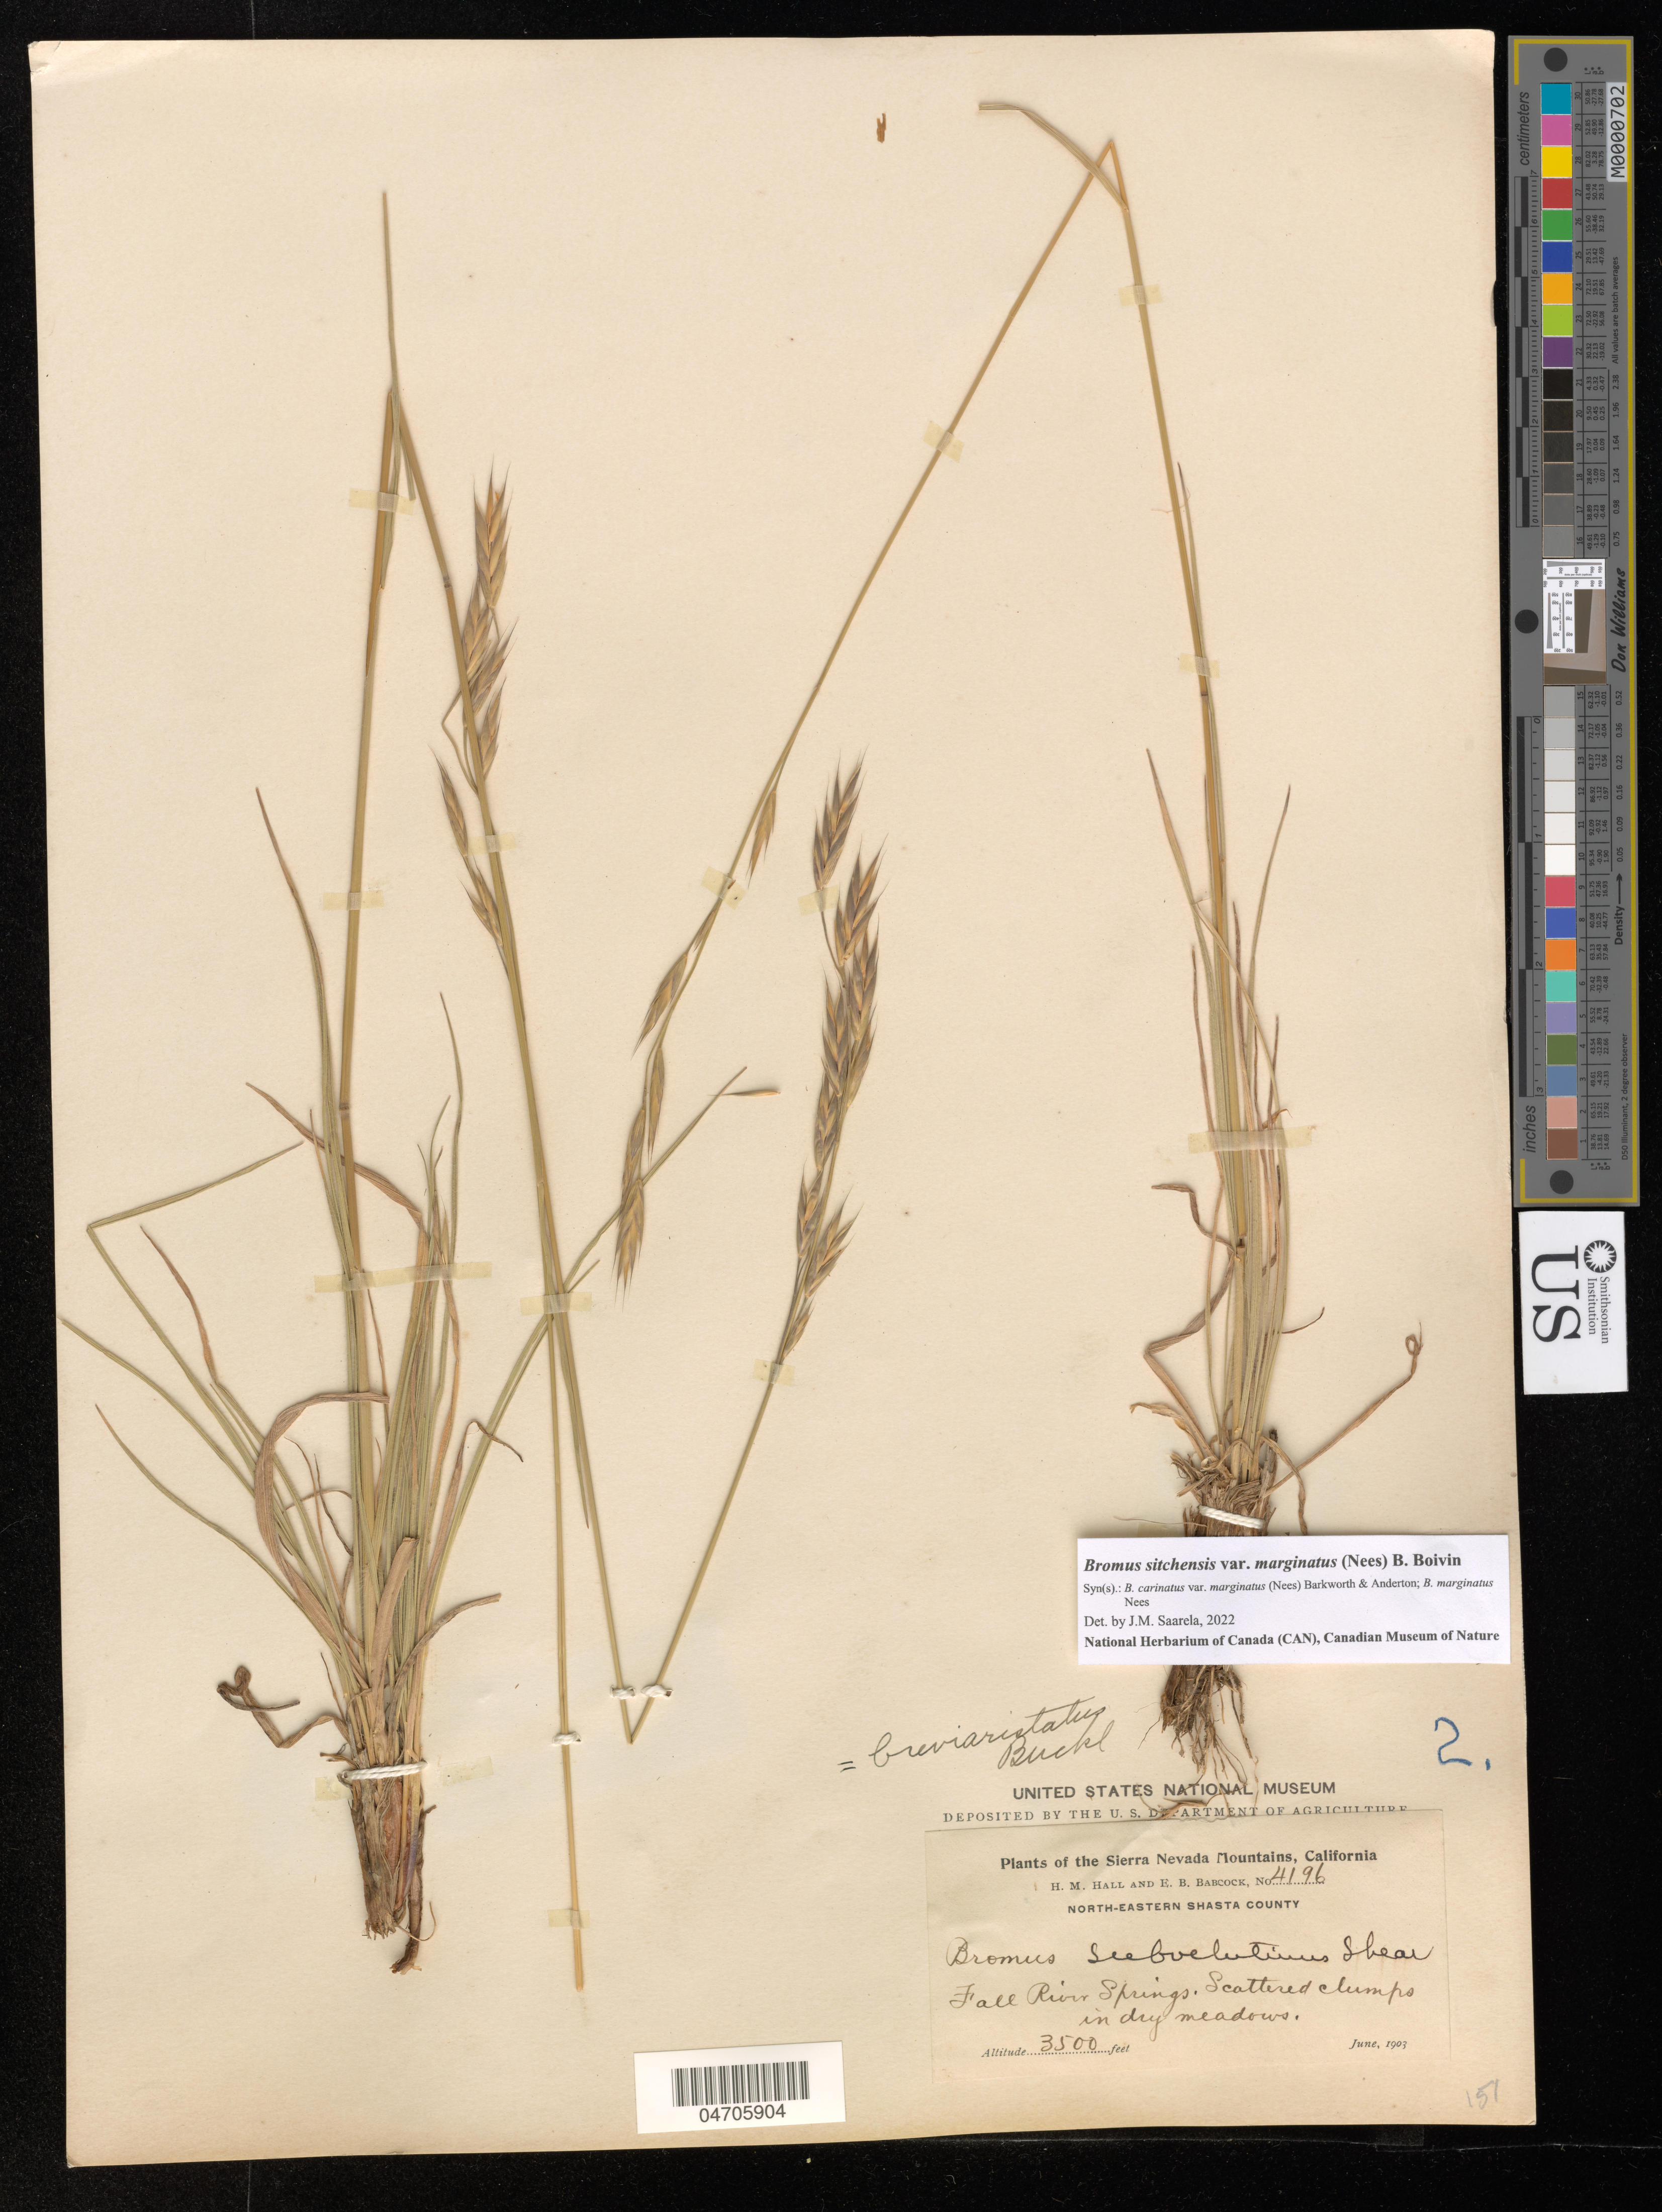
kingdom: Plantae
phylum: Tracheophyta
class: Liliopsida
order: Poales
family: Poaceae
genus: Bromus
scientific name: Bromus sitchensis var. polyanthus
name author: (Scribn. ex Shear) R.E. Brainerd & Otting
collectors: H. M. Hall & E. B. Babcock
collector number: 4196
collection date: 1903-06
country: United States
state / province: California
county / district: Shasta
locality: The Sierra Nevada Mountains. North-Eastern Shasta County. Fall River Springs.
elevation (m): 1067